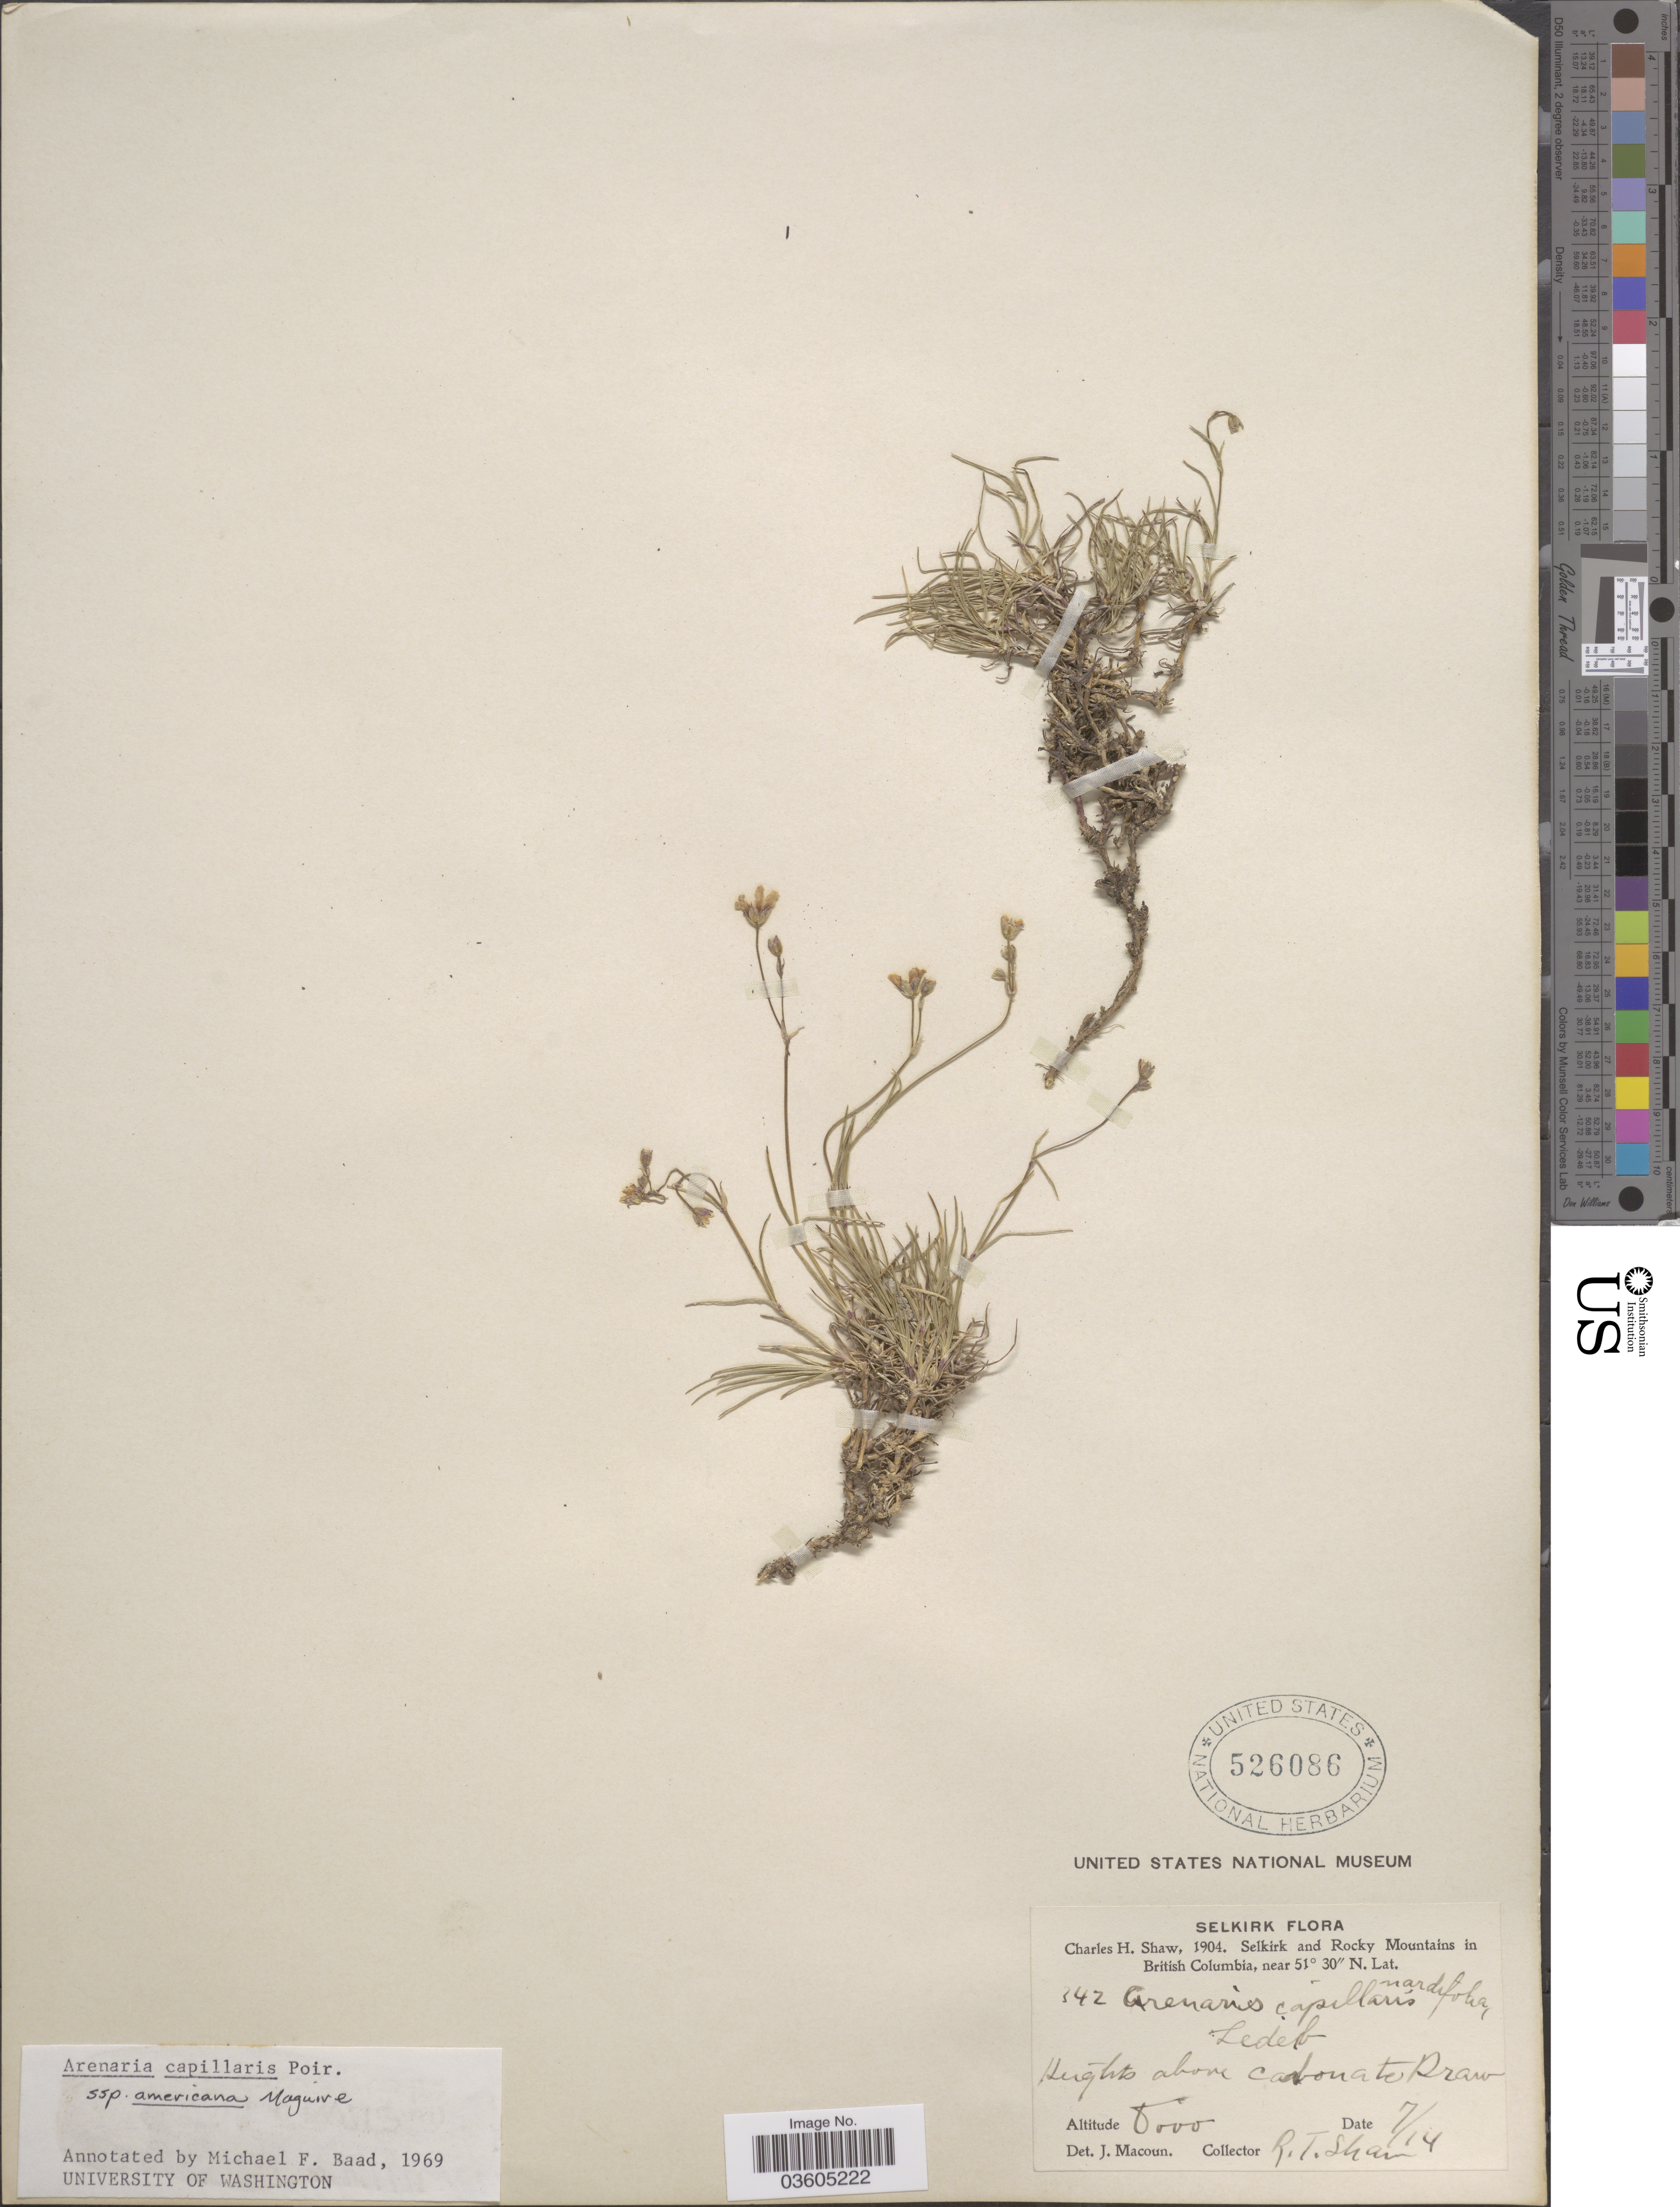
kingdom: Plantae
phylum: Tracheophyta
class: Magnoliopsida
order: Caryophyllales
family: Caryophyllaceae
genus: Eremogone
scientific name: Eremogone capillaris var. americana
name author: (Maguire) R.L. Hartm. & Rabeler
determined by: U.S. National Herbarium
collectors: R. T. Shaw & C. Shaw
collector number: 342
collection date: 1904-07-14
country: Canada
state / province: British Columbia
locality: Selkirk. Selkirk and Rocky Mountains. Heights above Cabonate Draw.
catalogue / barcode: US 526086